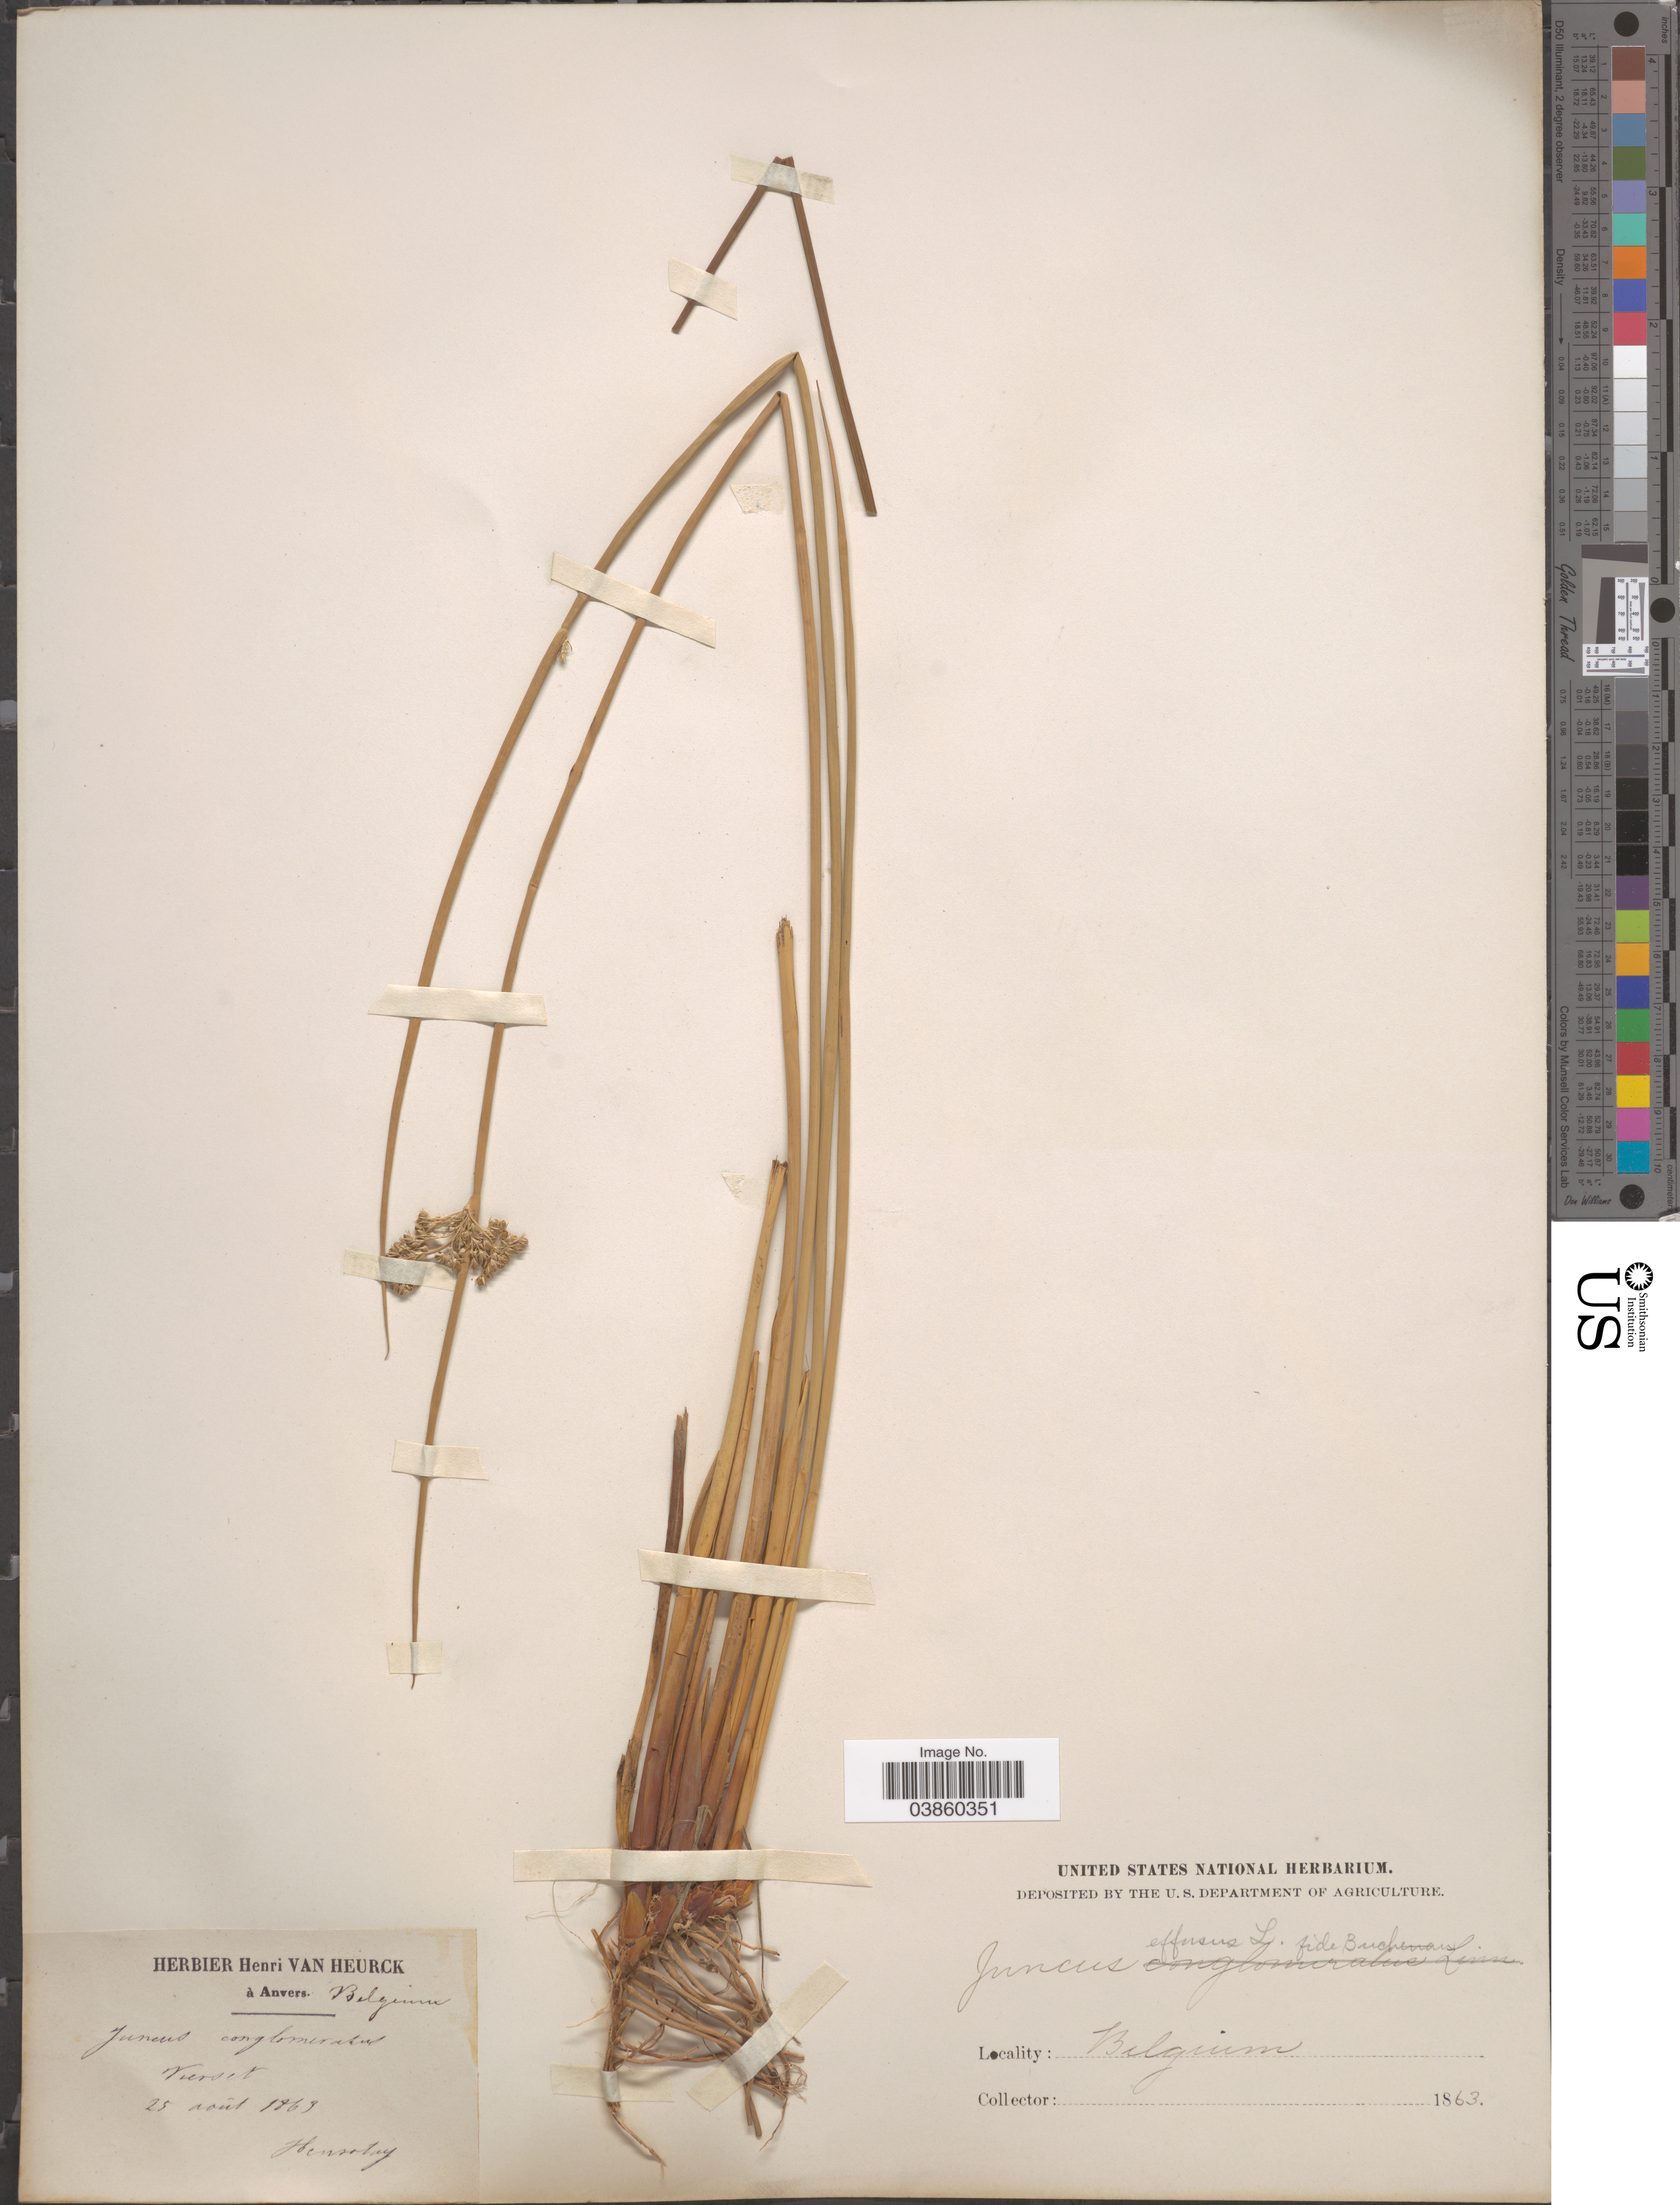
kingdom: Plantae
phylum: Tracheophyta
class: Liliopsida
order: Poales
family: Juncaceae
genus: Juncus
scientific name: Juncus effusus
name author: L.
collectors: Henrotay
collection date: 1863-08-25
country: Belgium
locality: Vierset.